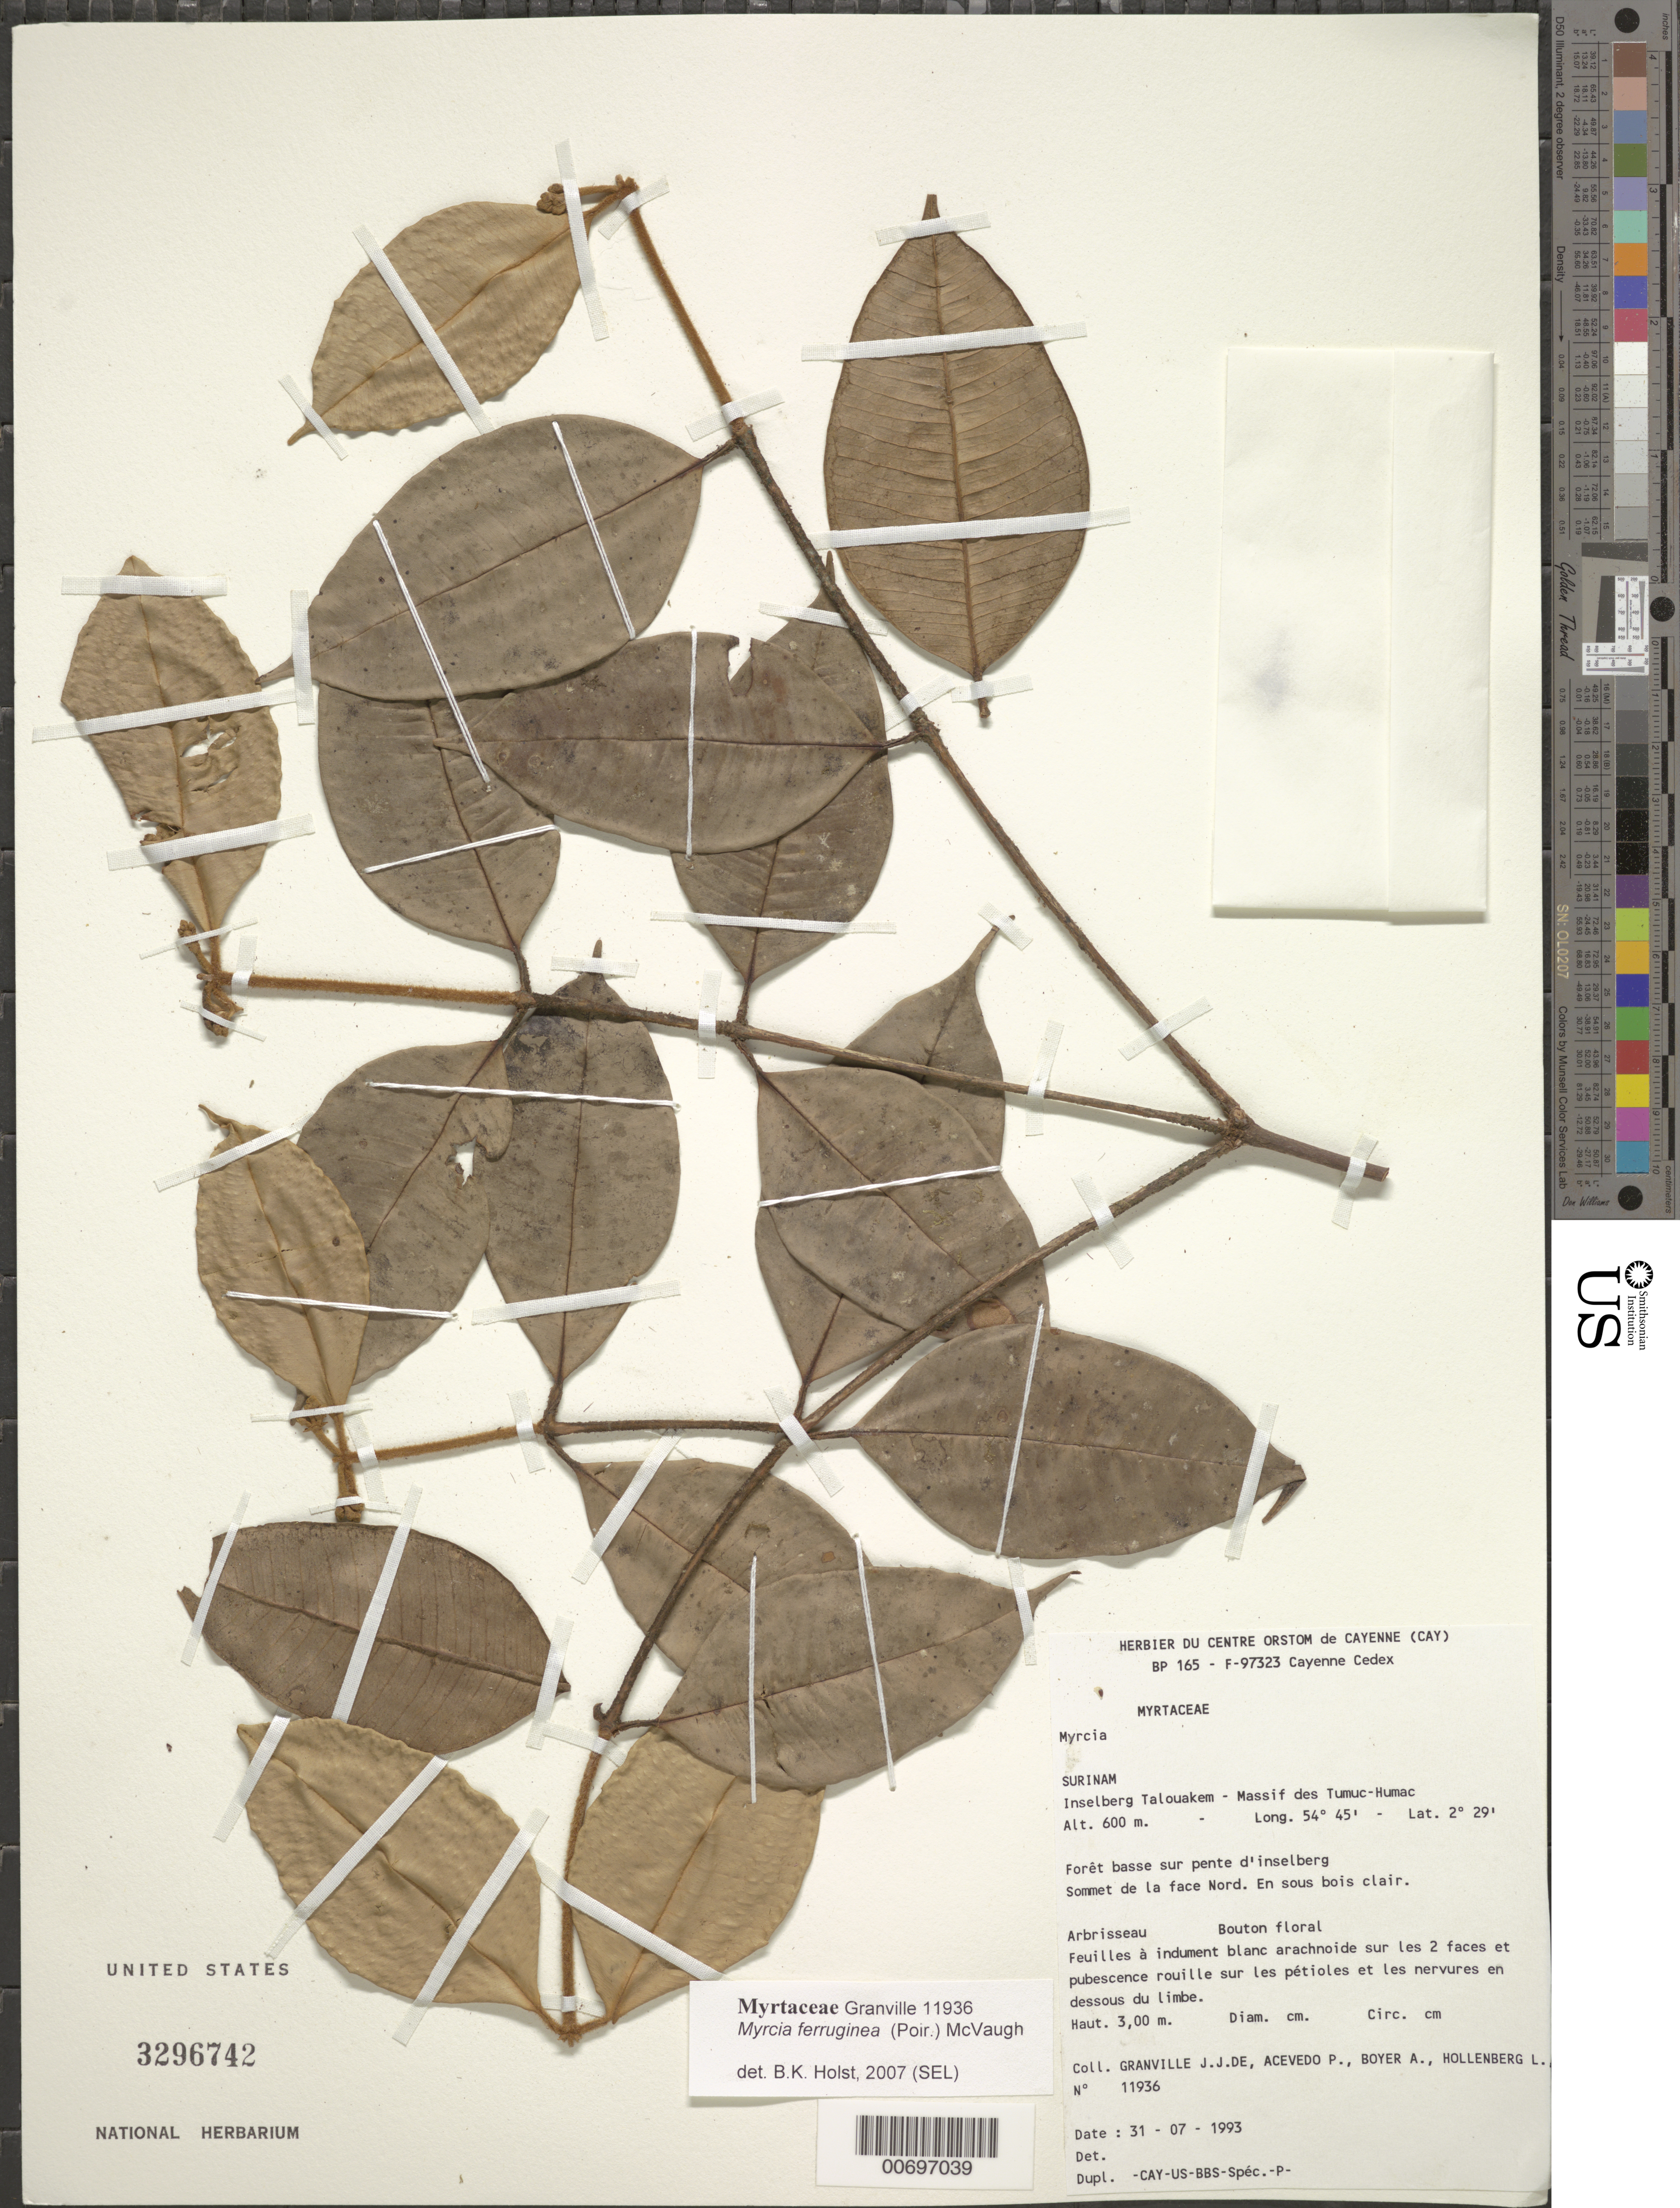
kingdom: Plantae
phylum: Tracheophyta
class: Magnoliopsida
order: Myrtales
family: Myrtaceae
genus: Myrcia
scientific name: Myrcia ferruginea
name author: (Poir.) DC.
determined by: Holst, Bruce K.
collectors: J.-J. de Granville, P. Acevedo-Rodr., A. Boyer & L. Hollenberg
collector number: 11936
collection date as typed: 31-Jul-93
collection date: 1993-07-31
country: Suriname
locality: Inselberg Talouakem, Massif des Tumuc-Humac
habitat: Forêt basse sur pente d'inselberg. Sommet de la face nord. En sous bois clair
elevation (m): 600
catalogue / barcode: US 3296742